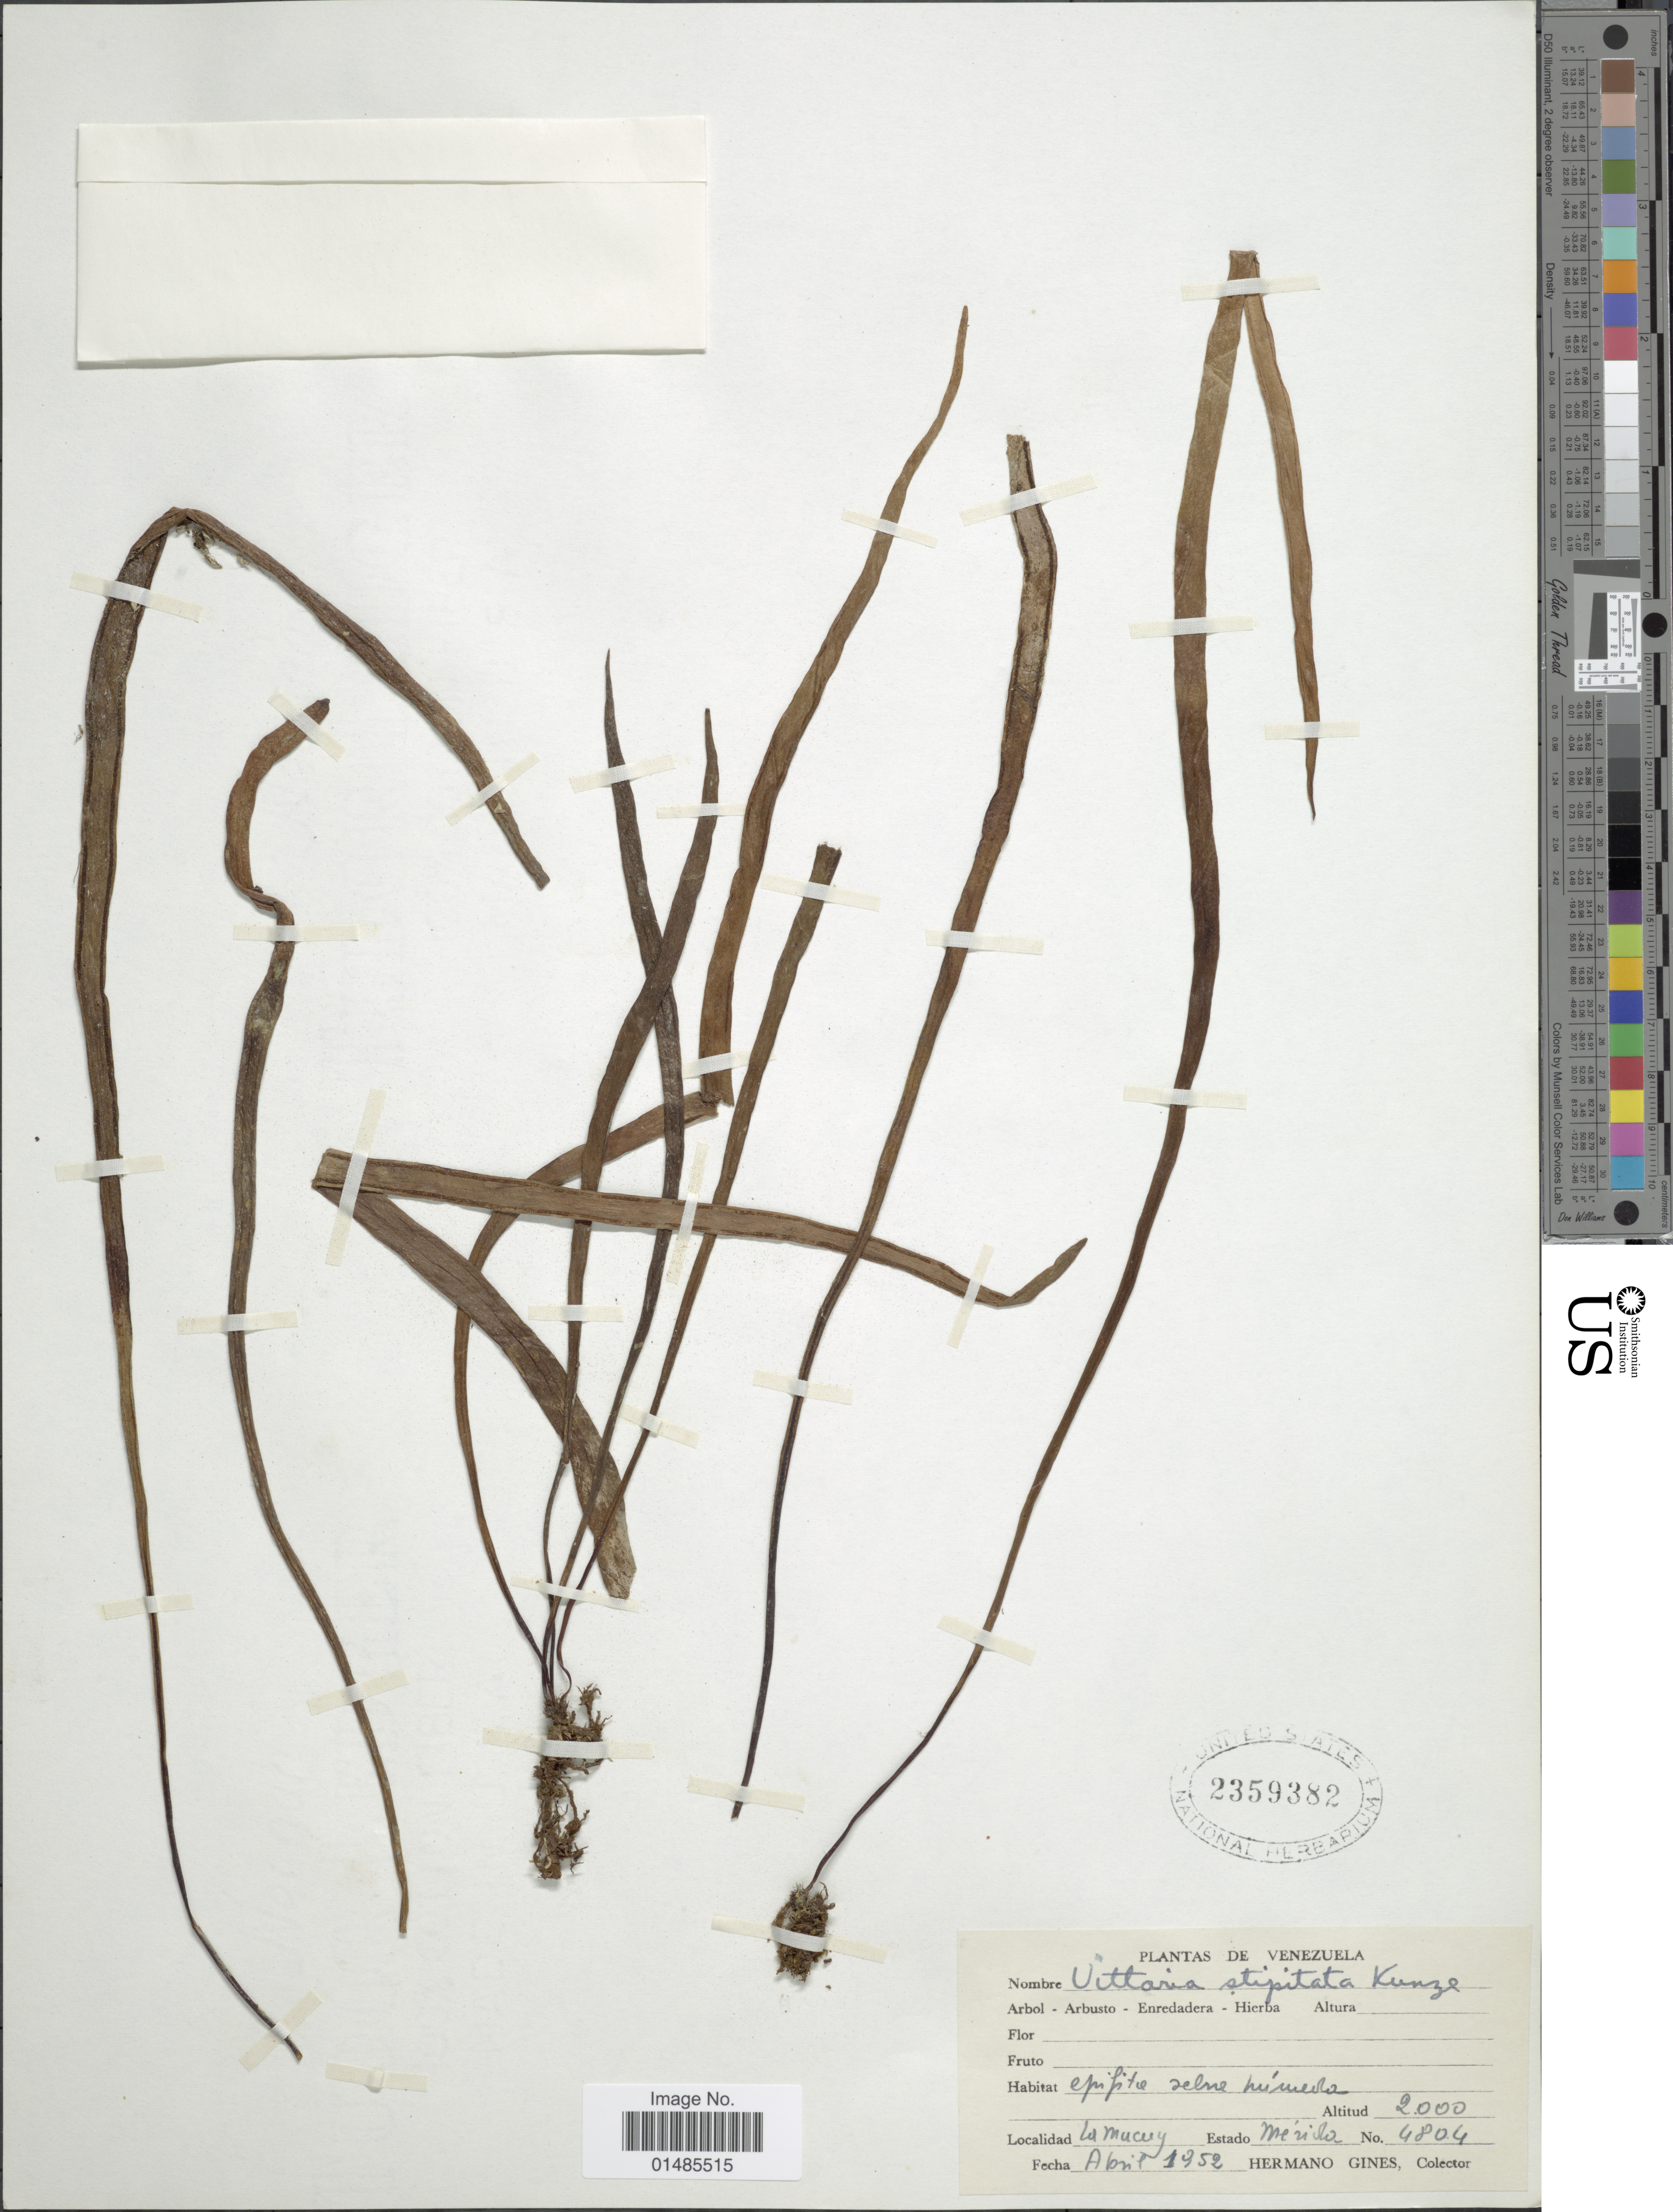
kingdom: Plantae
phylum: Tracheophyta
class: Polypodiopsida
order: Polypodiales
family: Pteridaceae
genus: Radiovittaria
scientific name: Radiovittaria stipitata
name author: (Kunze) E.H. Crane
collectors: Bro. Gines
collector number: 4804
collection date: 1952-04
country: Venezuela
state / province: Mérida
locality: La Mucuy.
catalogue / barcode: US 2359382